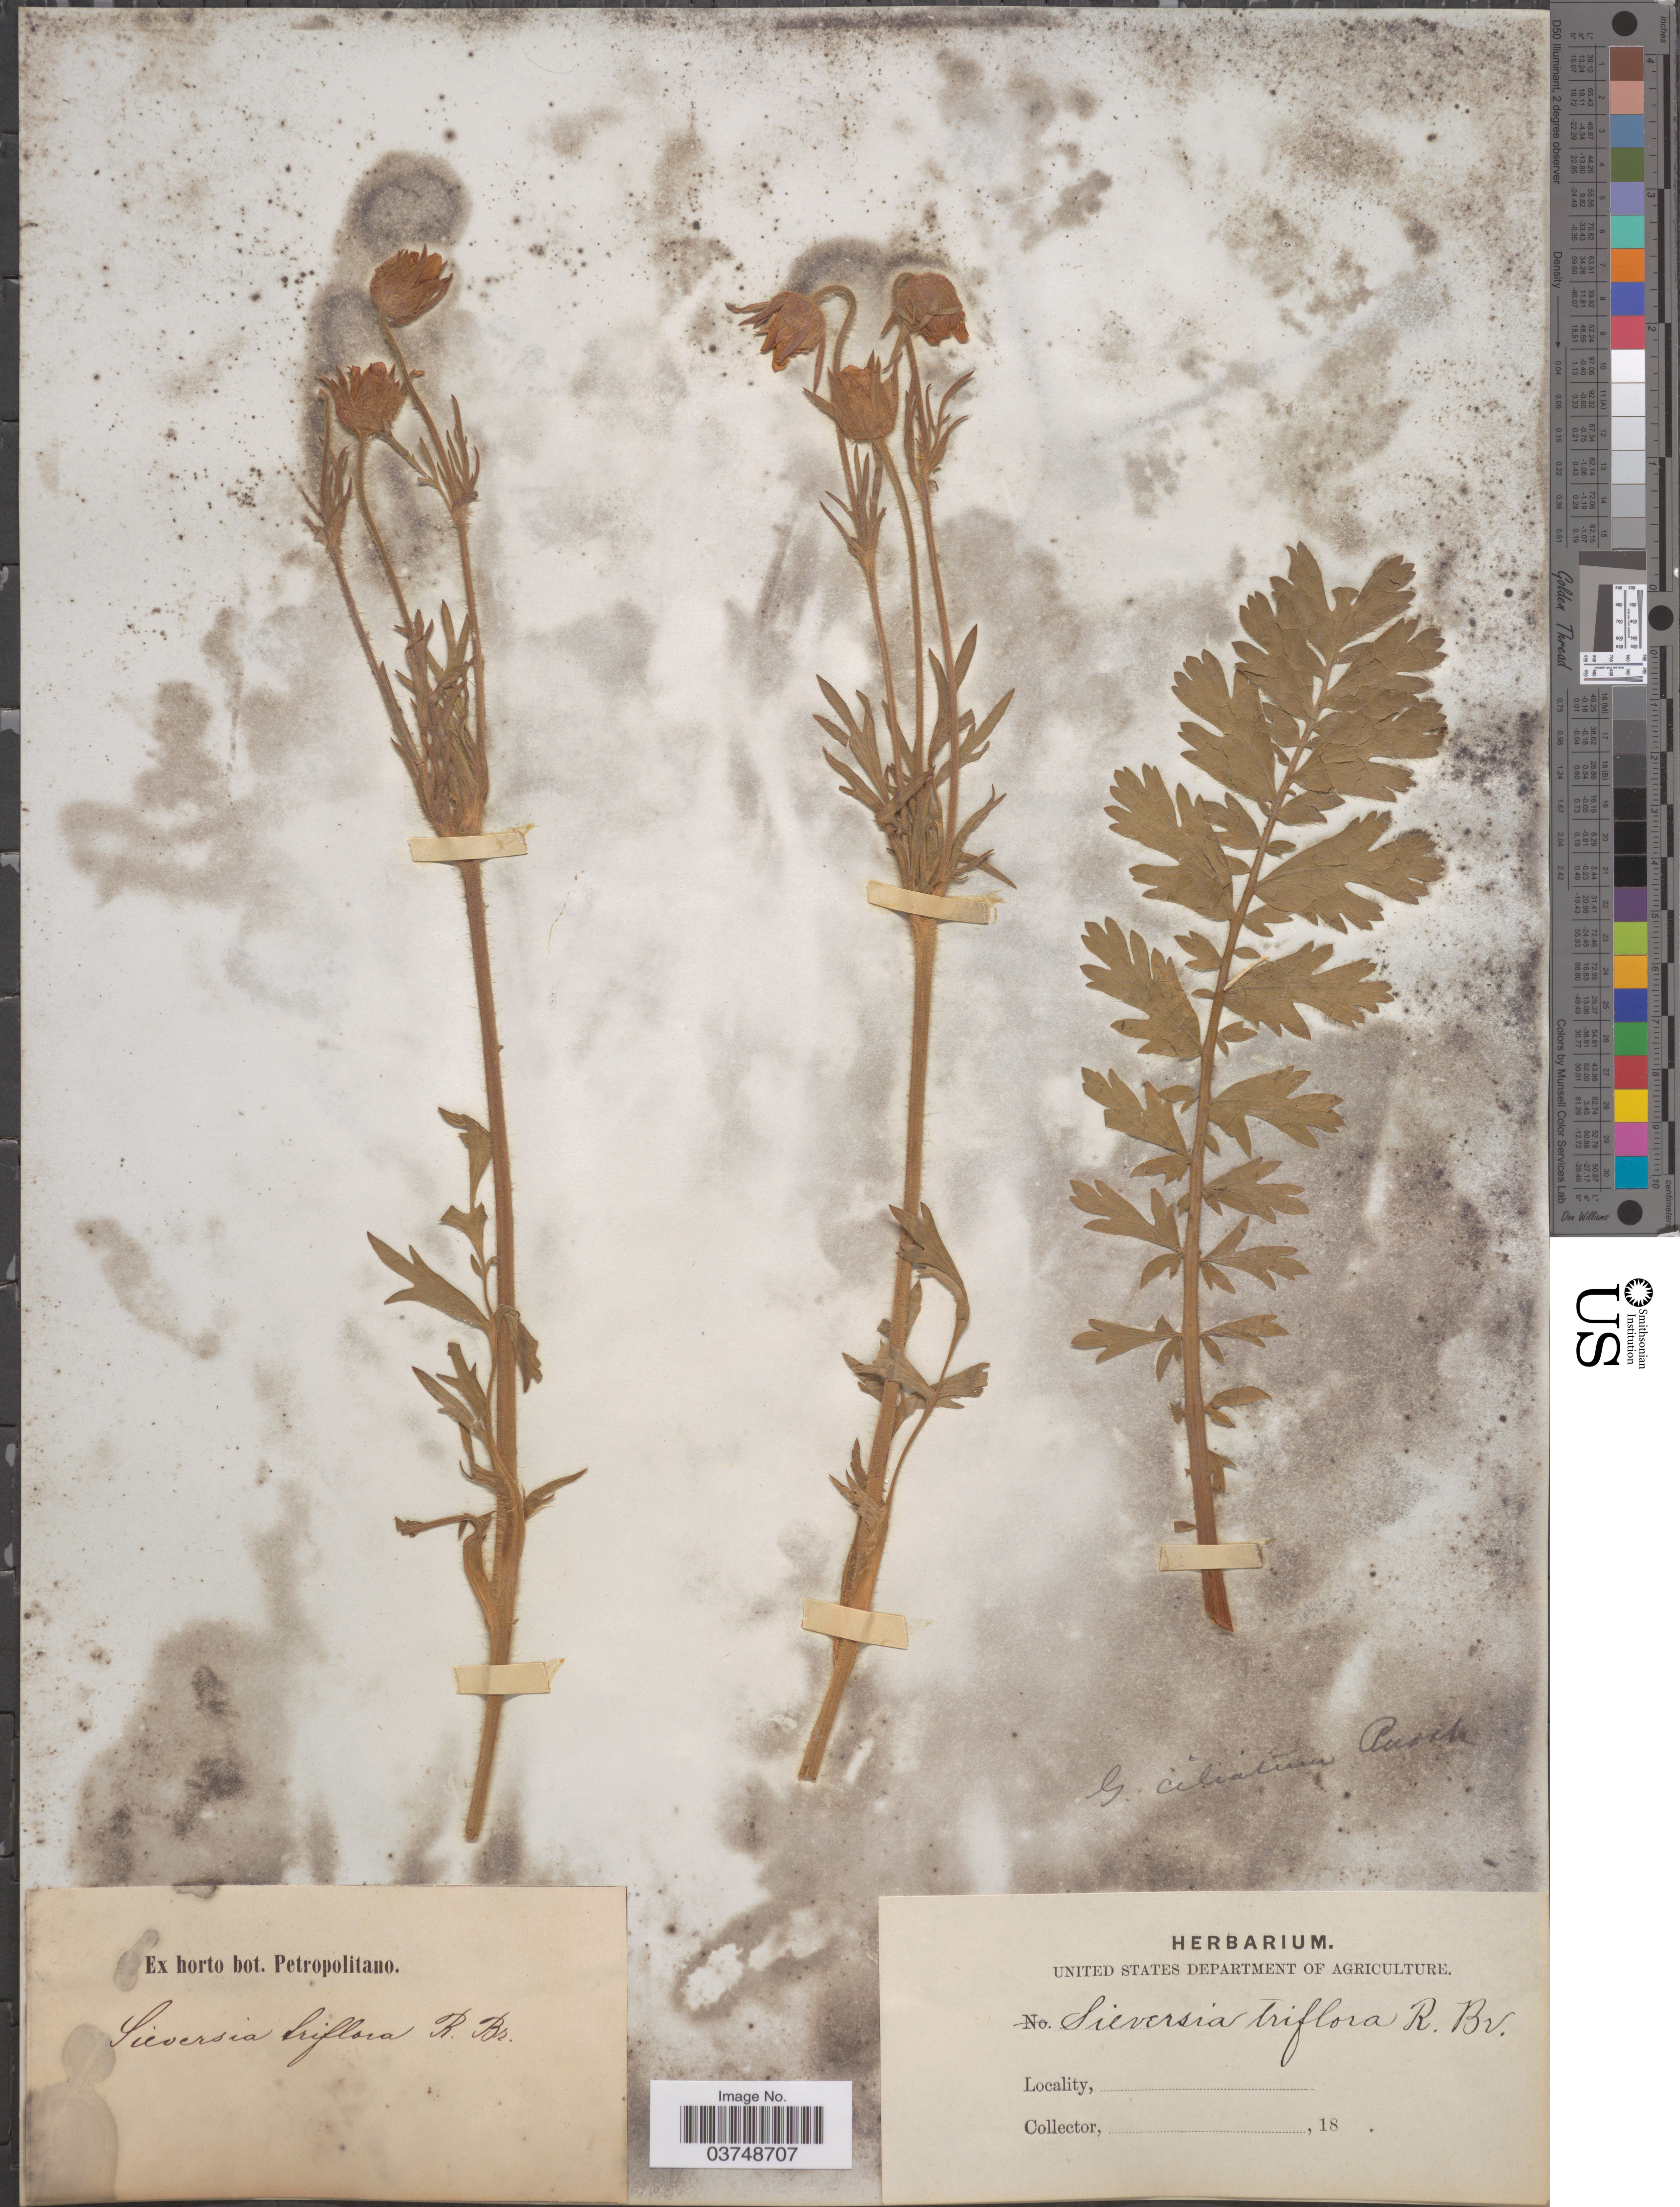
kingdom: Plantae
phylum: Tracheophyta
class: Magnoliopsida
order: Rosales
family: Rosaceae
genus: Geum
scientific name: Geum triflorum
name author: Pursh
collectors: ex Horto Bot. Petropolitano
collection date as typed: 18